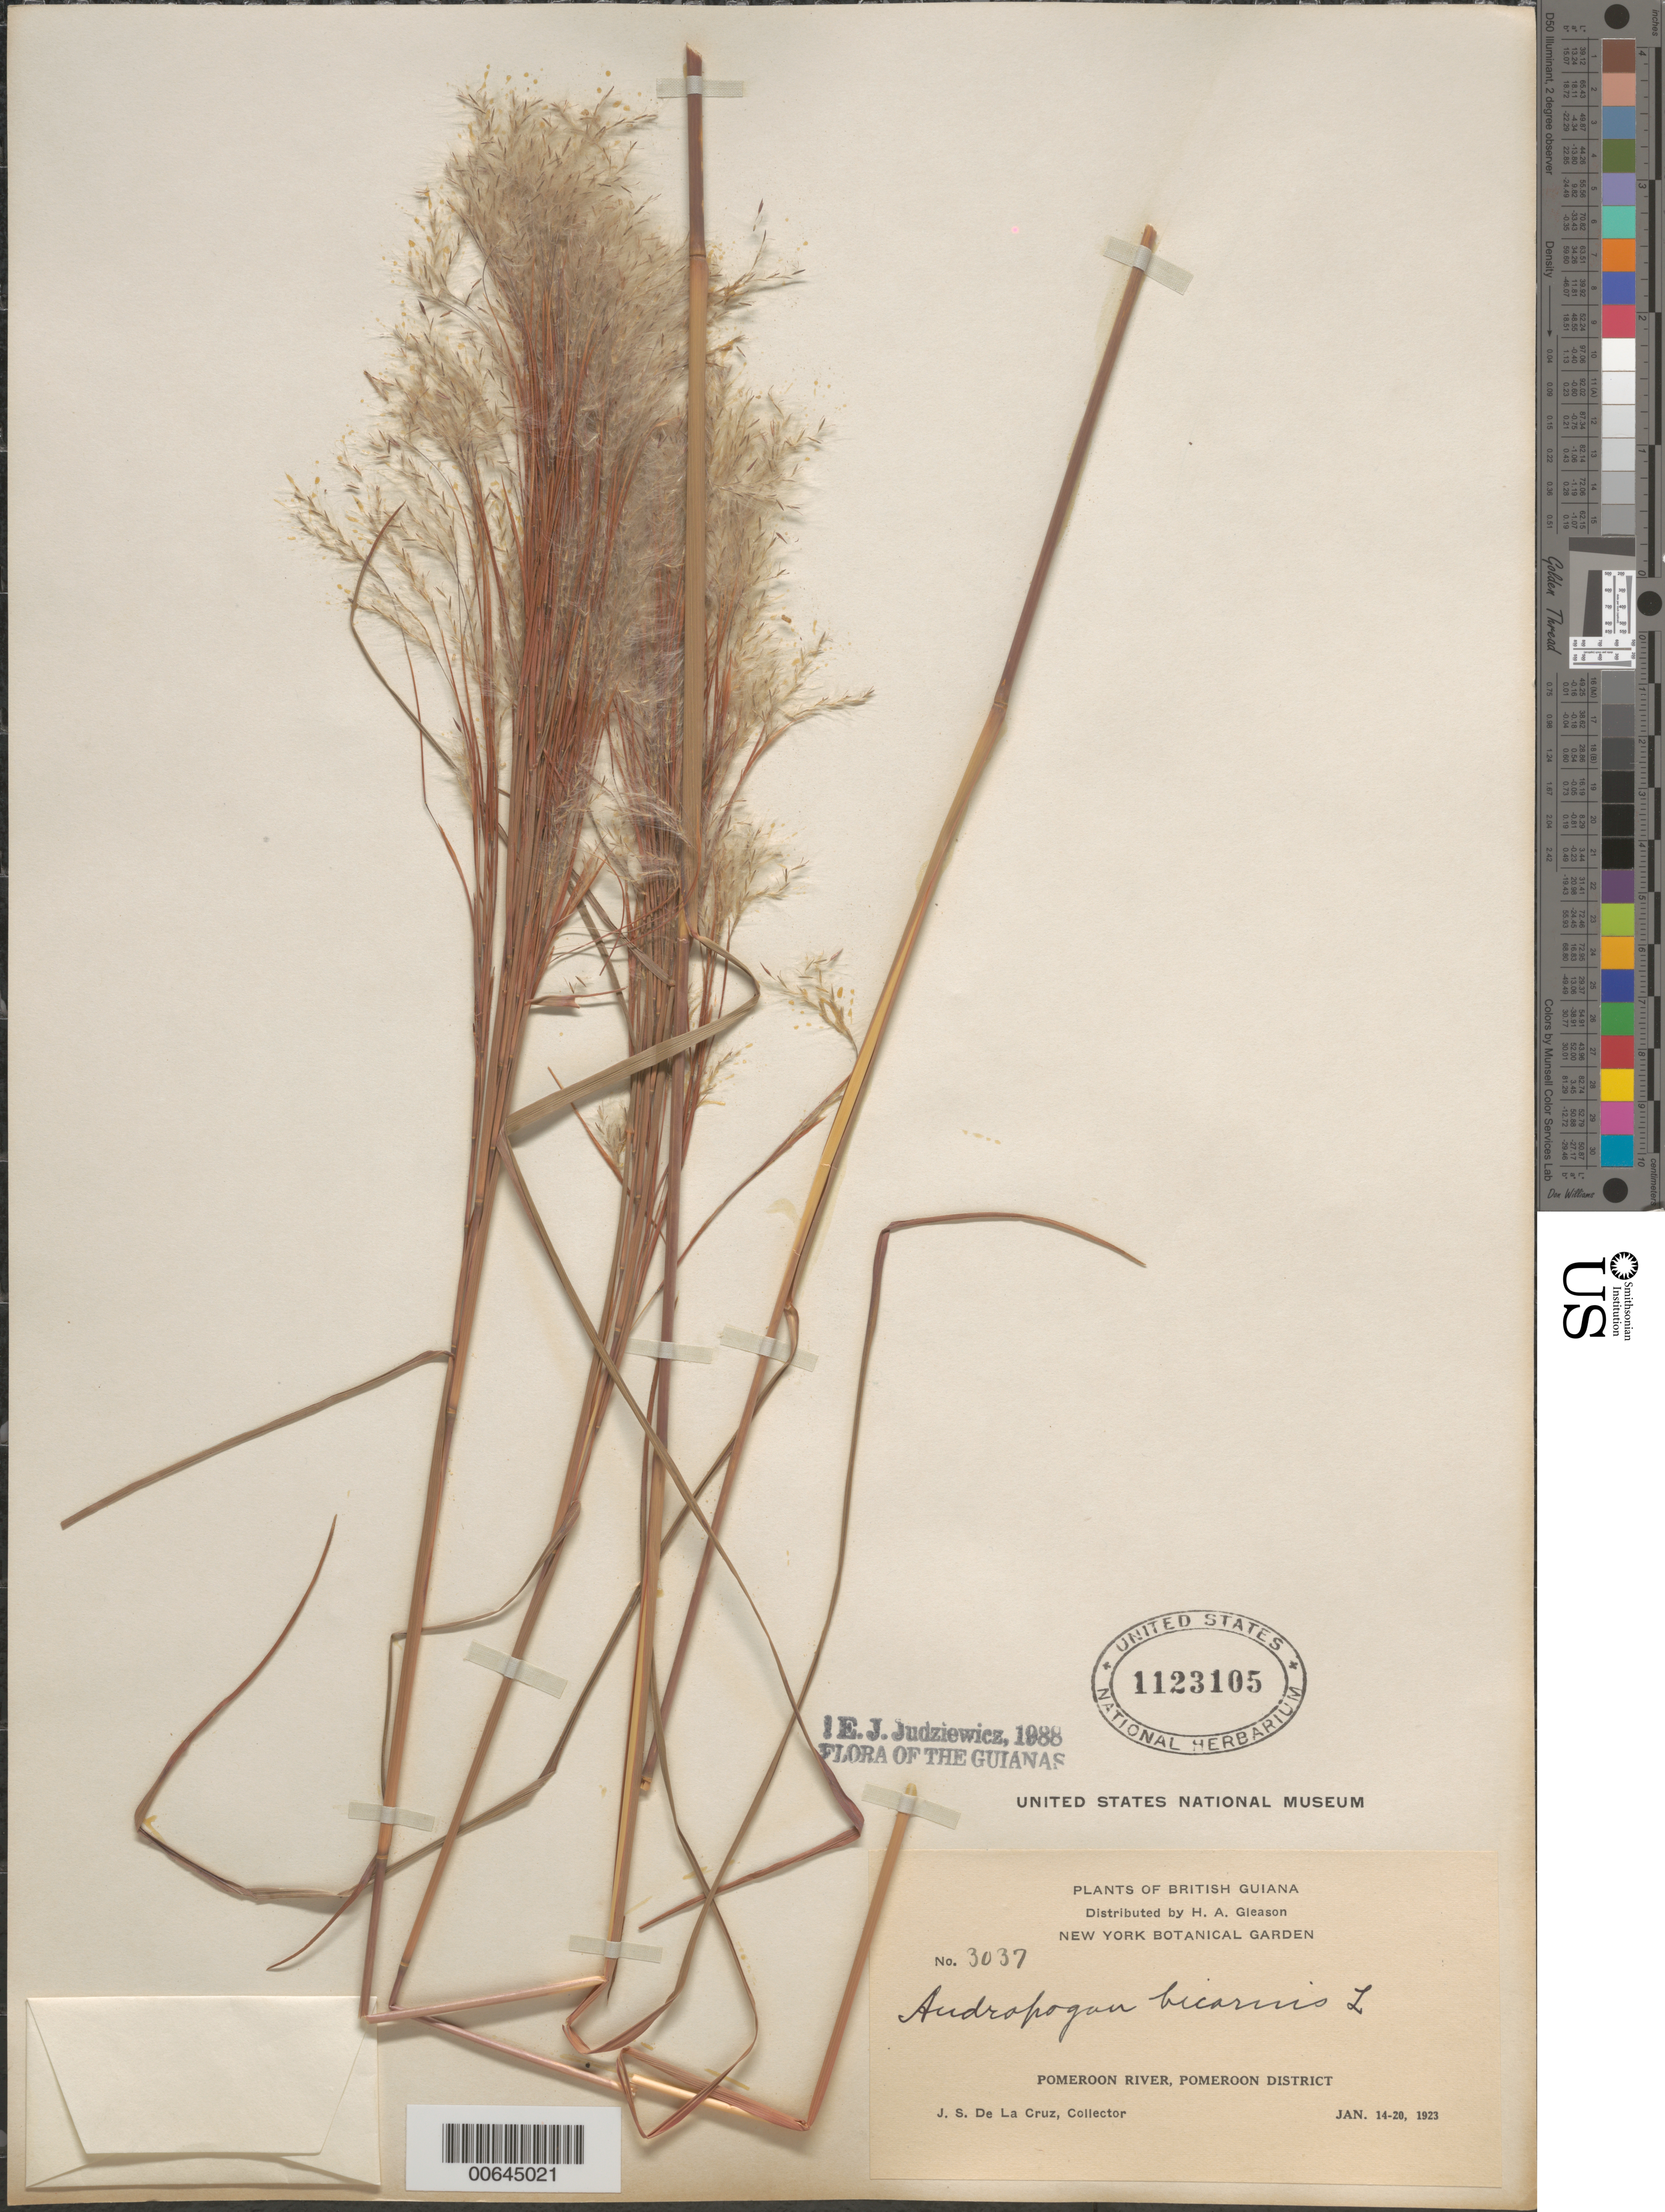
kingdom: Plantae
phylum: Tracheophyta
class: Liliopsida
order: Poales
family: Poaceae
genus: Andropogon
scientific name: Andropogon bicornis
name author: L.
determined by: Judziewicz, E. J.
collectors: J. S. de la Cruz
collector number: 3037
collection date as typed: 14-Jan-23 to 20-Jan-23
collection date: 1923-01-14/1923-01-20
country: Guyana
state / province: Pomeroon-Supenaam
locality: Pomeroon R.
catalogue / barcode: US 1123105